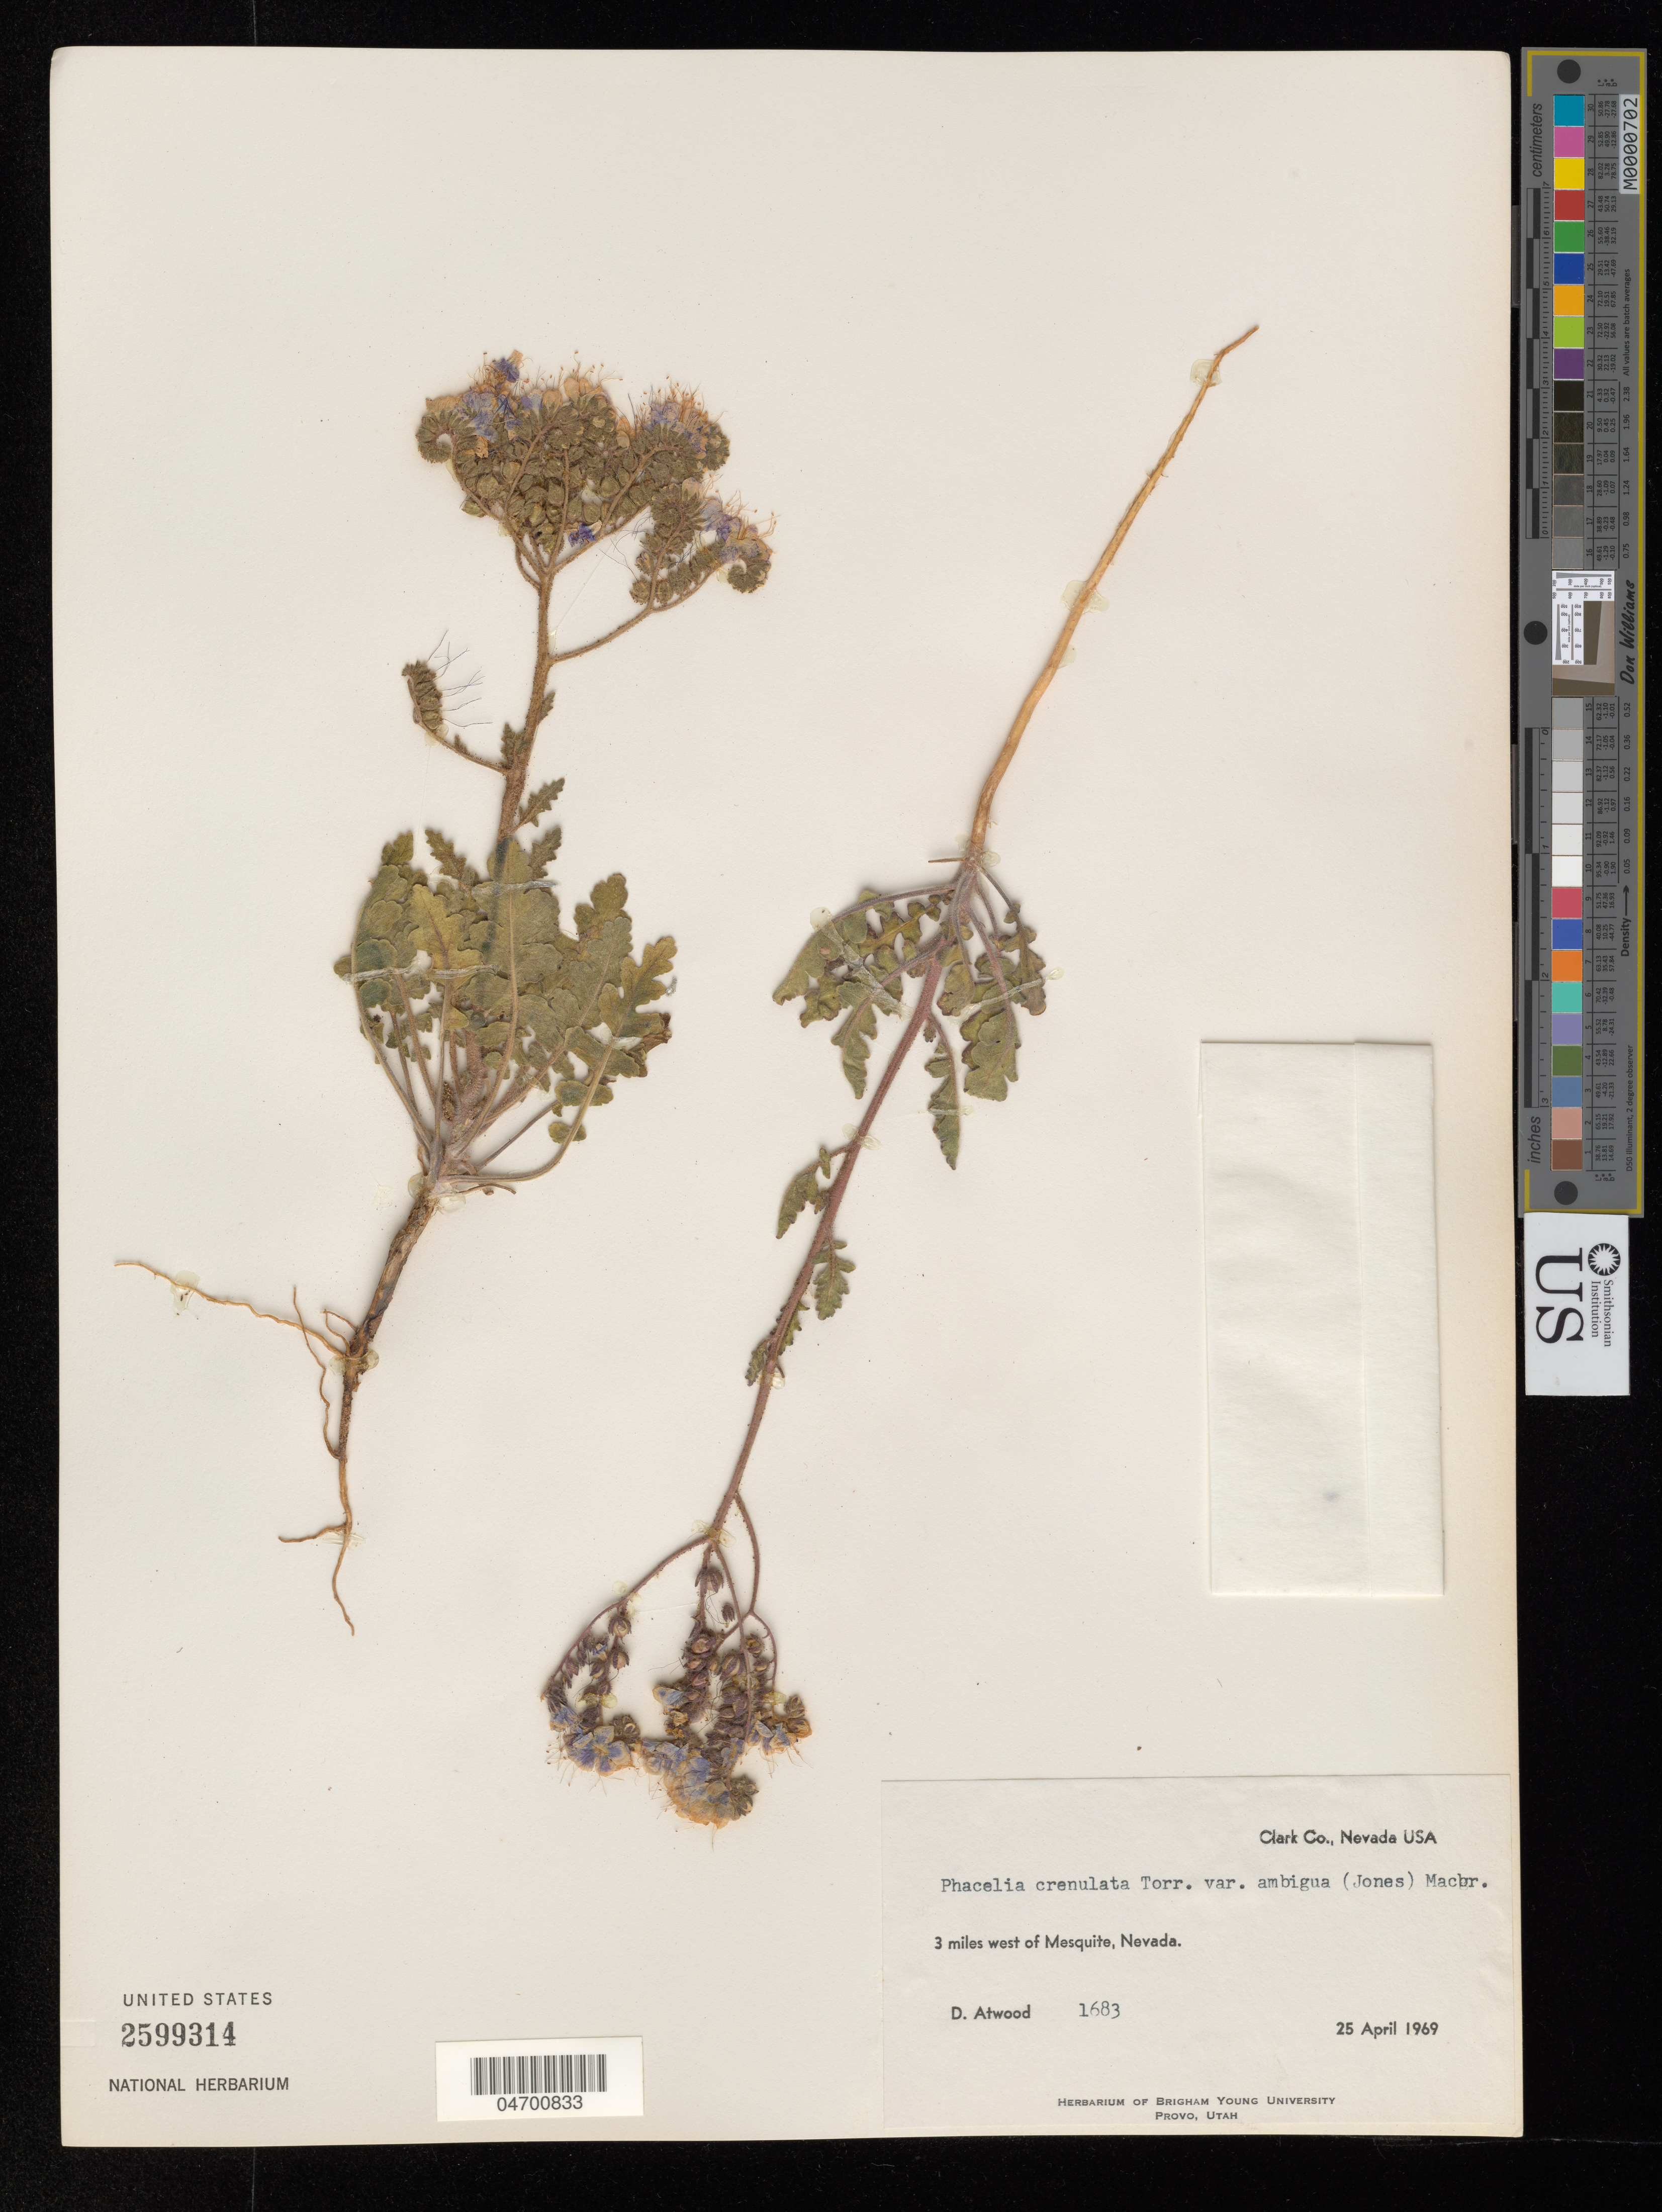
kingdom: Plantae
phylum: Tracheophyta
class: Magnoliopsida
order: Boraginales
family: Hydrophyllaceae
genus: Phacelia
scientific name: Phacelia crenulata var. ambigua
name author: (M.E. Jones) J.F. Macbr.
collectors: D. Atwood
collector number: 1683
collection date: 1969-04-25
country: United States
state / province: Nevada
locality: Clark Co. 3 miles west of Mesquite.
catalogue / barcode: US 2599314